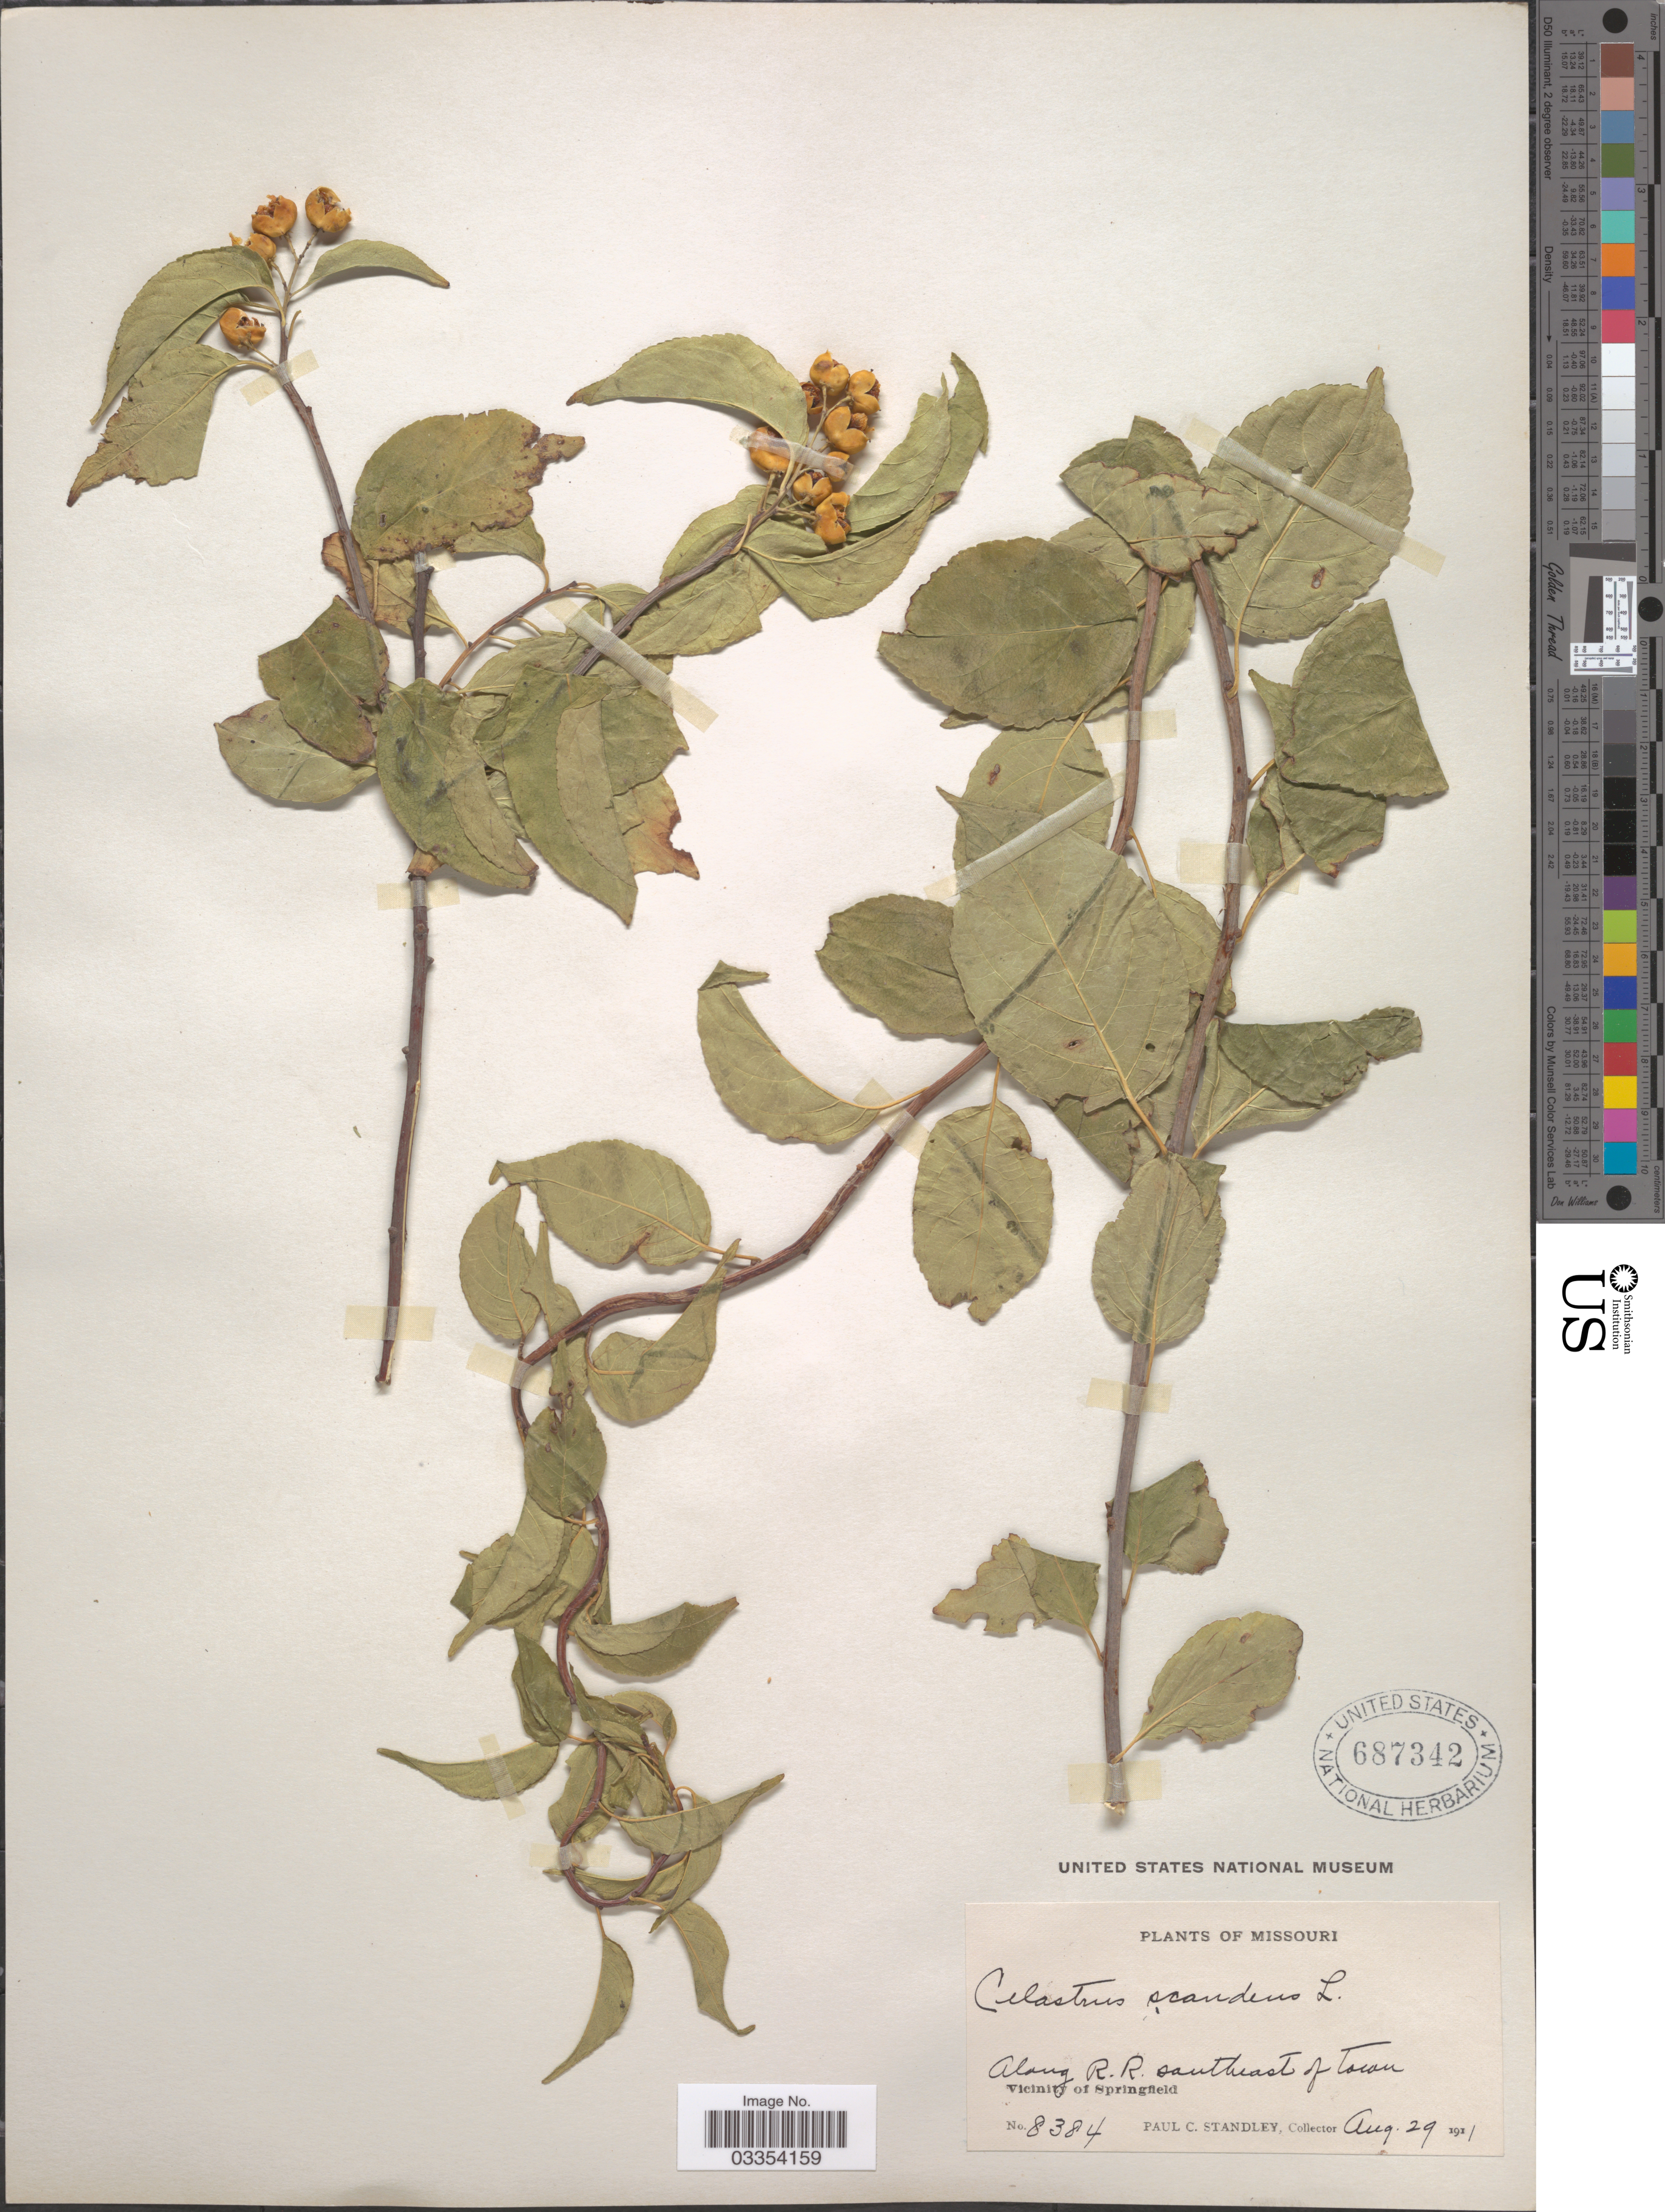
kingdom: Plantae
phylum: Tracheophyta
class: Magnoliopsida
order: Celastrales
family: Celastraceae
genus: Celastrus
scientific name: Celastrus scandens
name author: L.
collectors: P. C. Standley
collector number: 8384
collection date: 1911-08-29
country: United States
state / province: Missouri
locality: Along R. R. southeast of Town. Vicinity of Springfield.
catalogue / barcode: US 687342